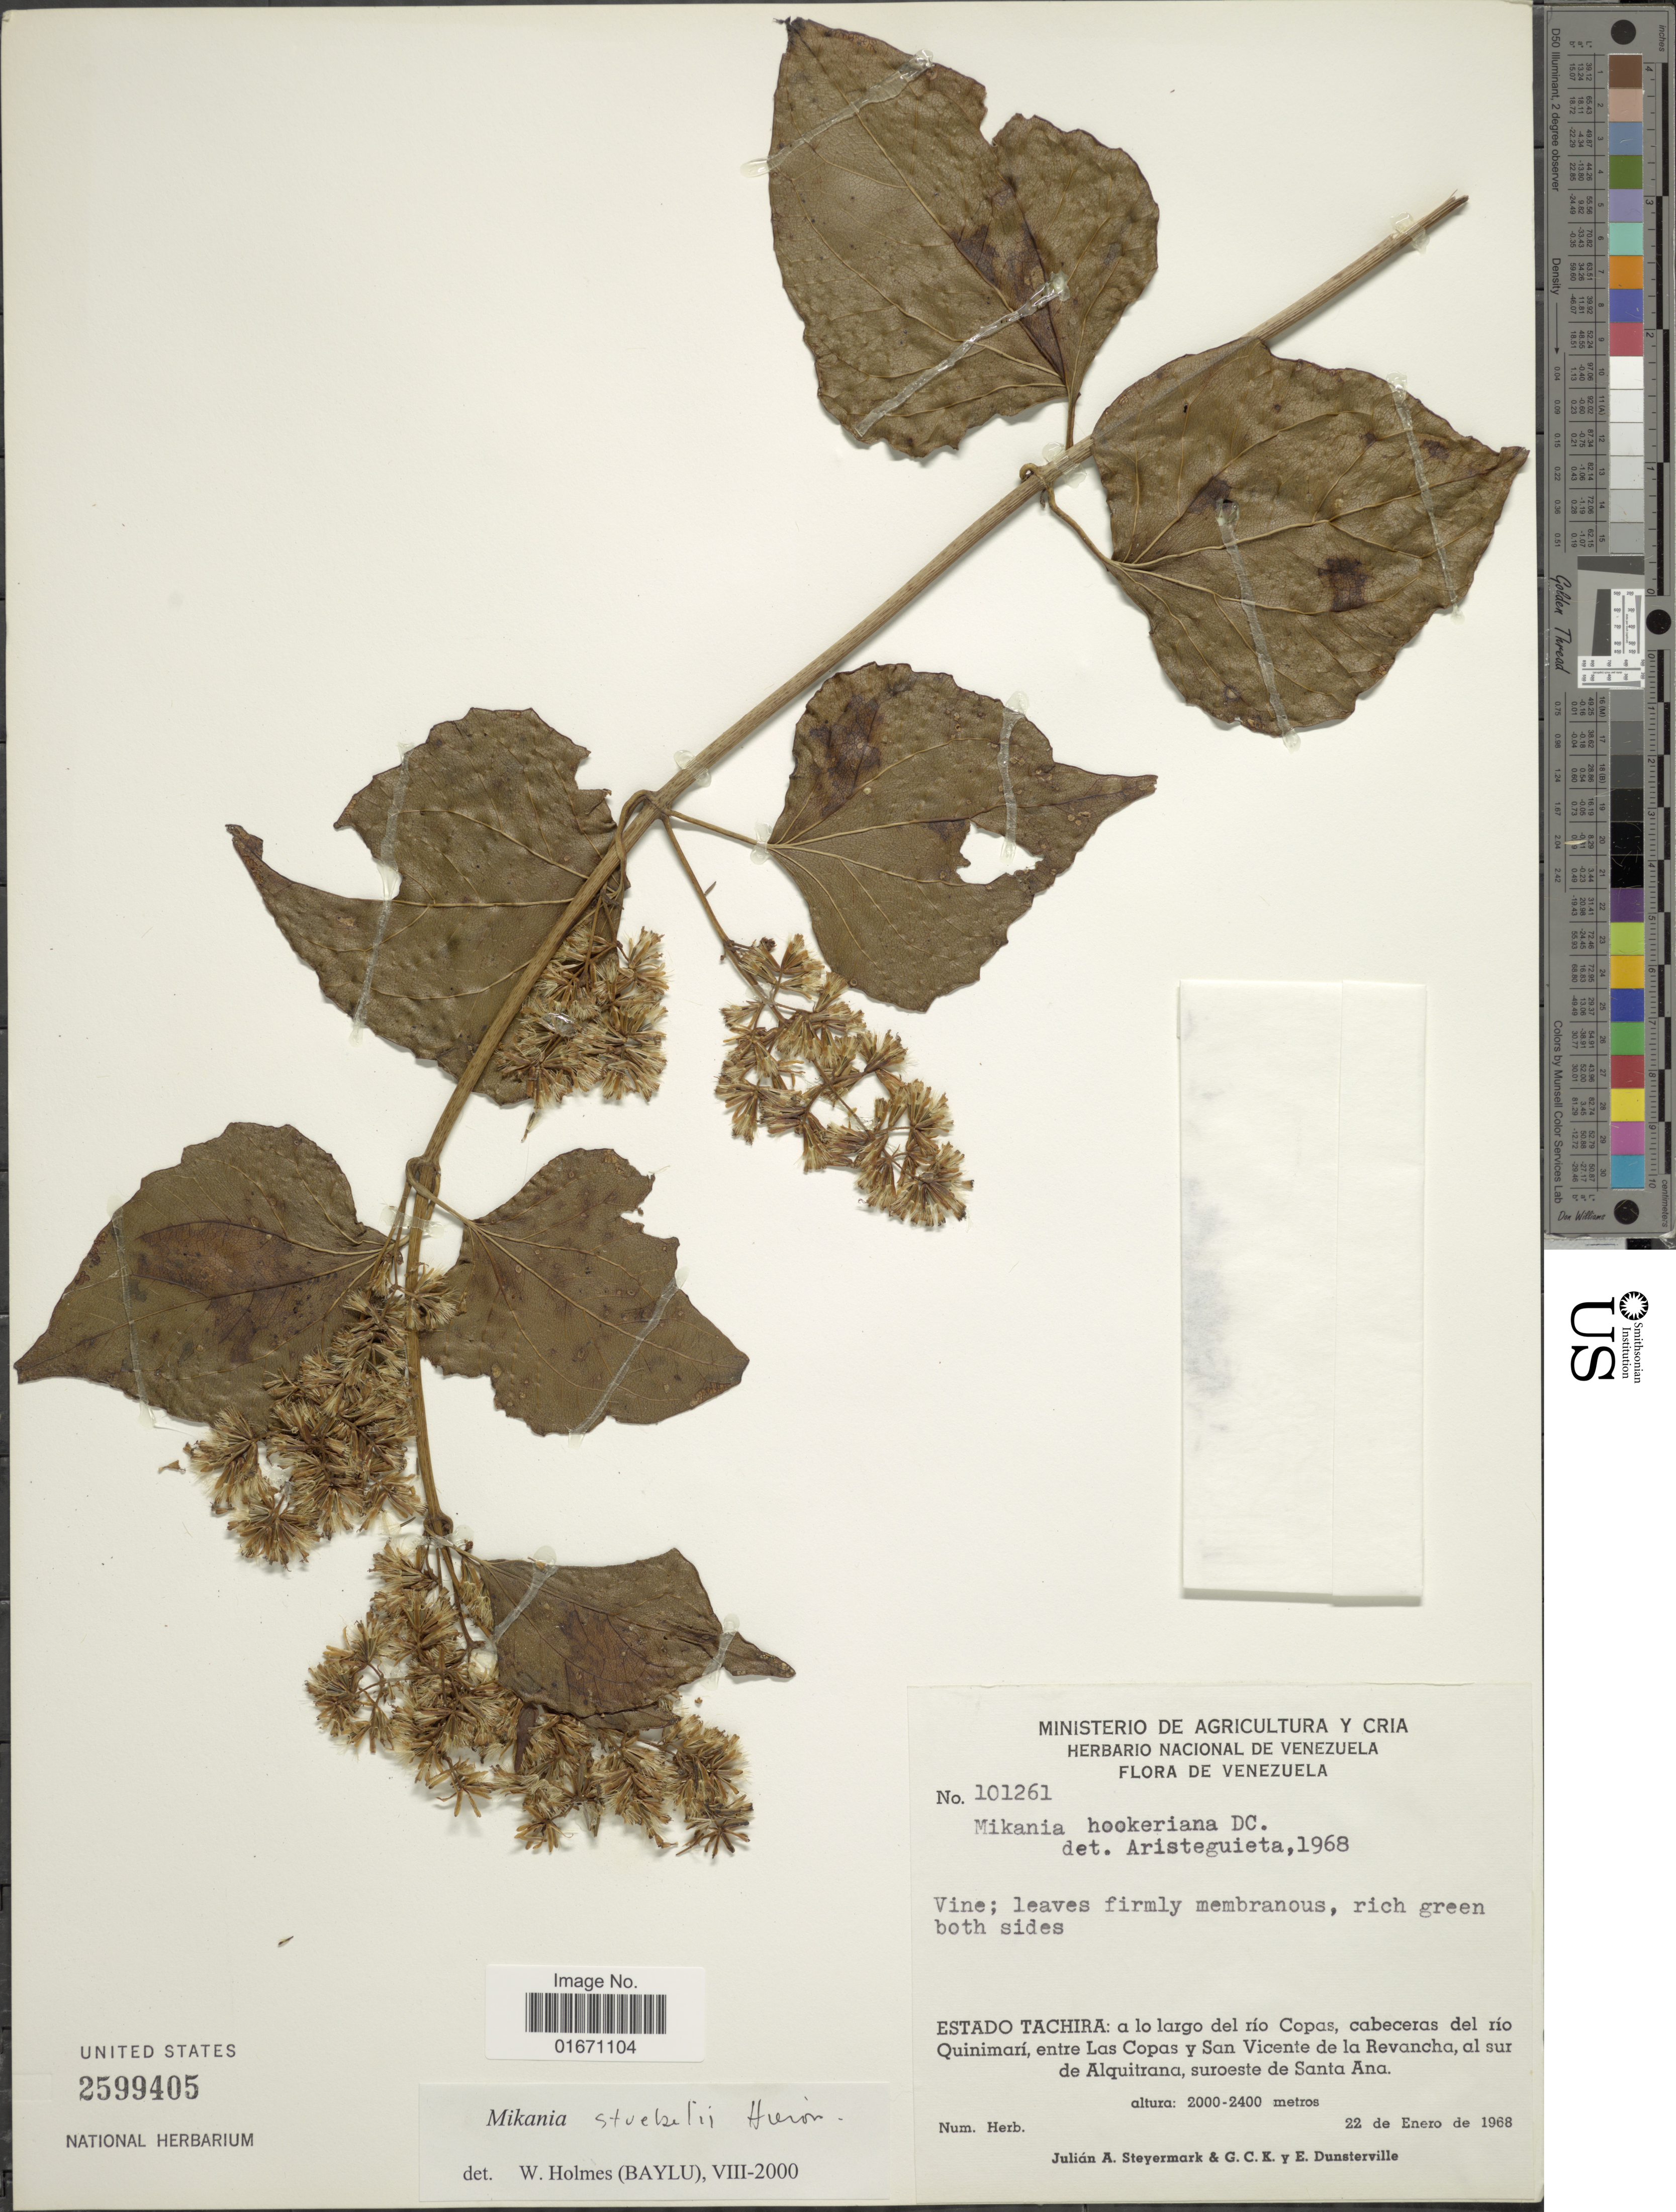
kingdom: Plantae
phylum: Tracheophyta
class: Magnoliopsida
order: Asterales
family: Asteraceae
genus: Mikania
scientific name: Mikania stuebelii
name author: Hieron.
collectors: J. Steyermark, G. C. K. Dunsterville & E. Dunsterville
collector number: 101261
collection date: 1968-01-22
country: Venezuela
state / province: Tachira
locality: A lo largo del rio Copas, cabeceras del rio Quinimari, entre Las Copas y San Vicente de la Revancha, al sur de Alquitrana, suroeste de Santa Ana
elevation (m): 2000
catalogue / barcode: US 2599405